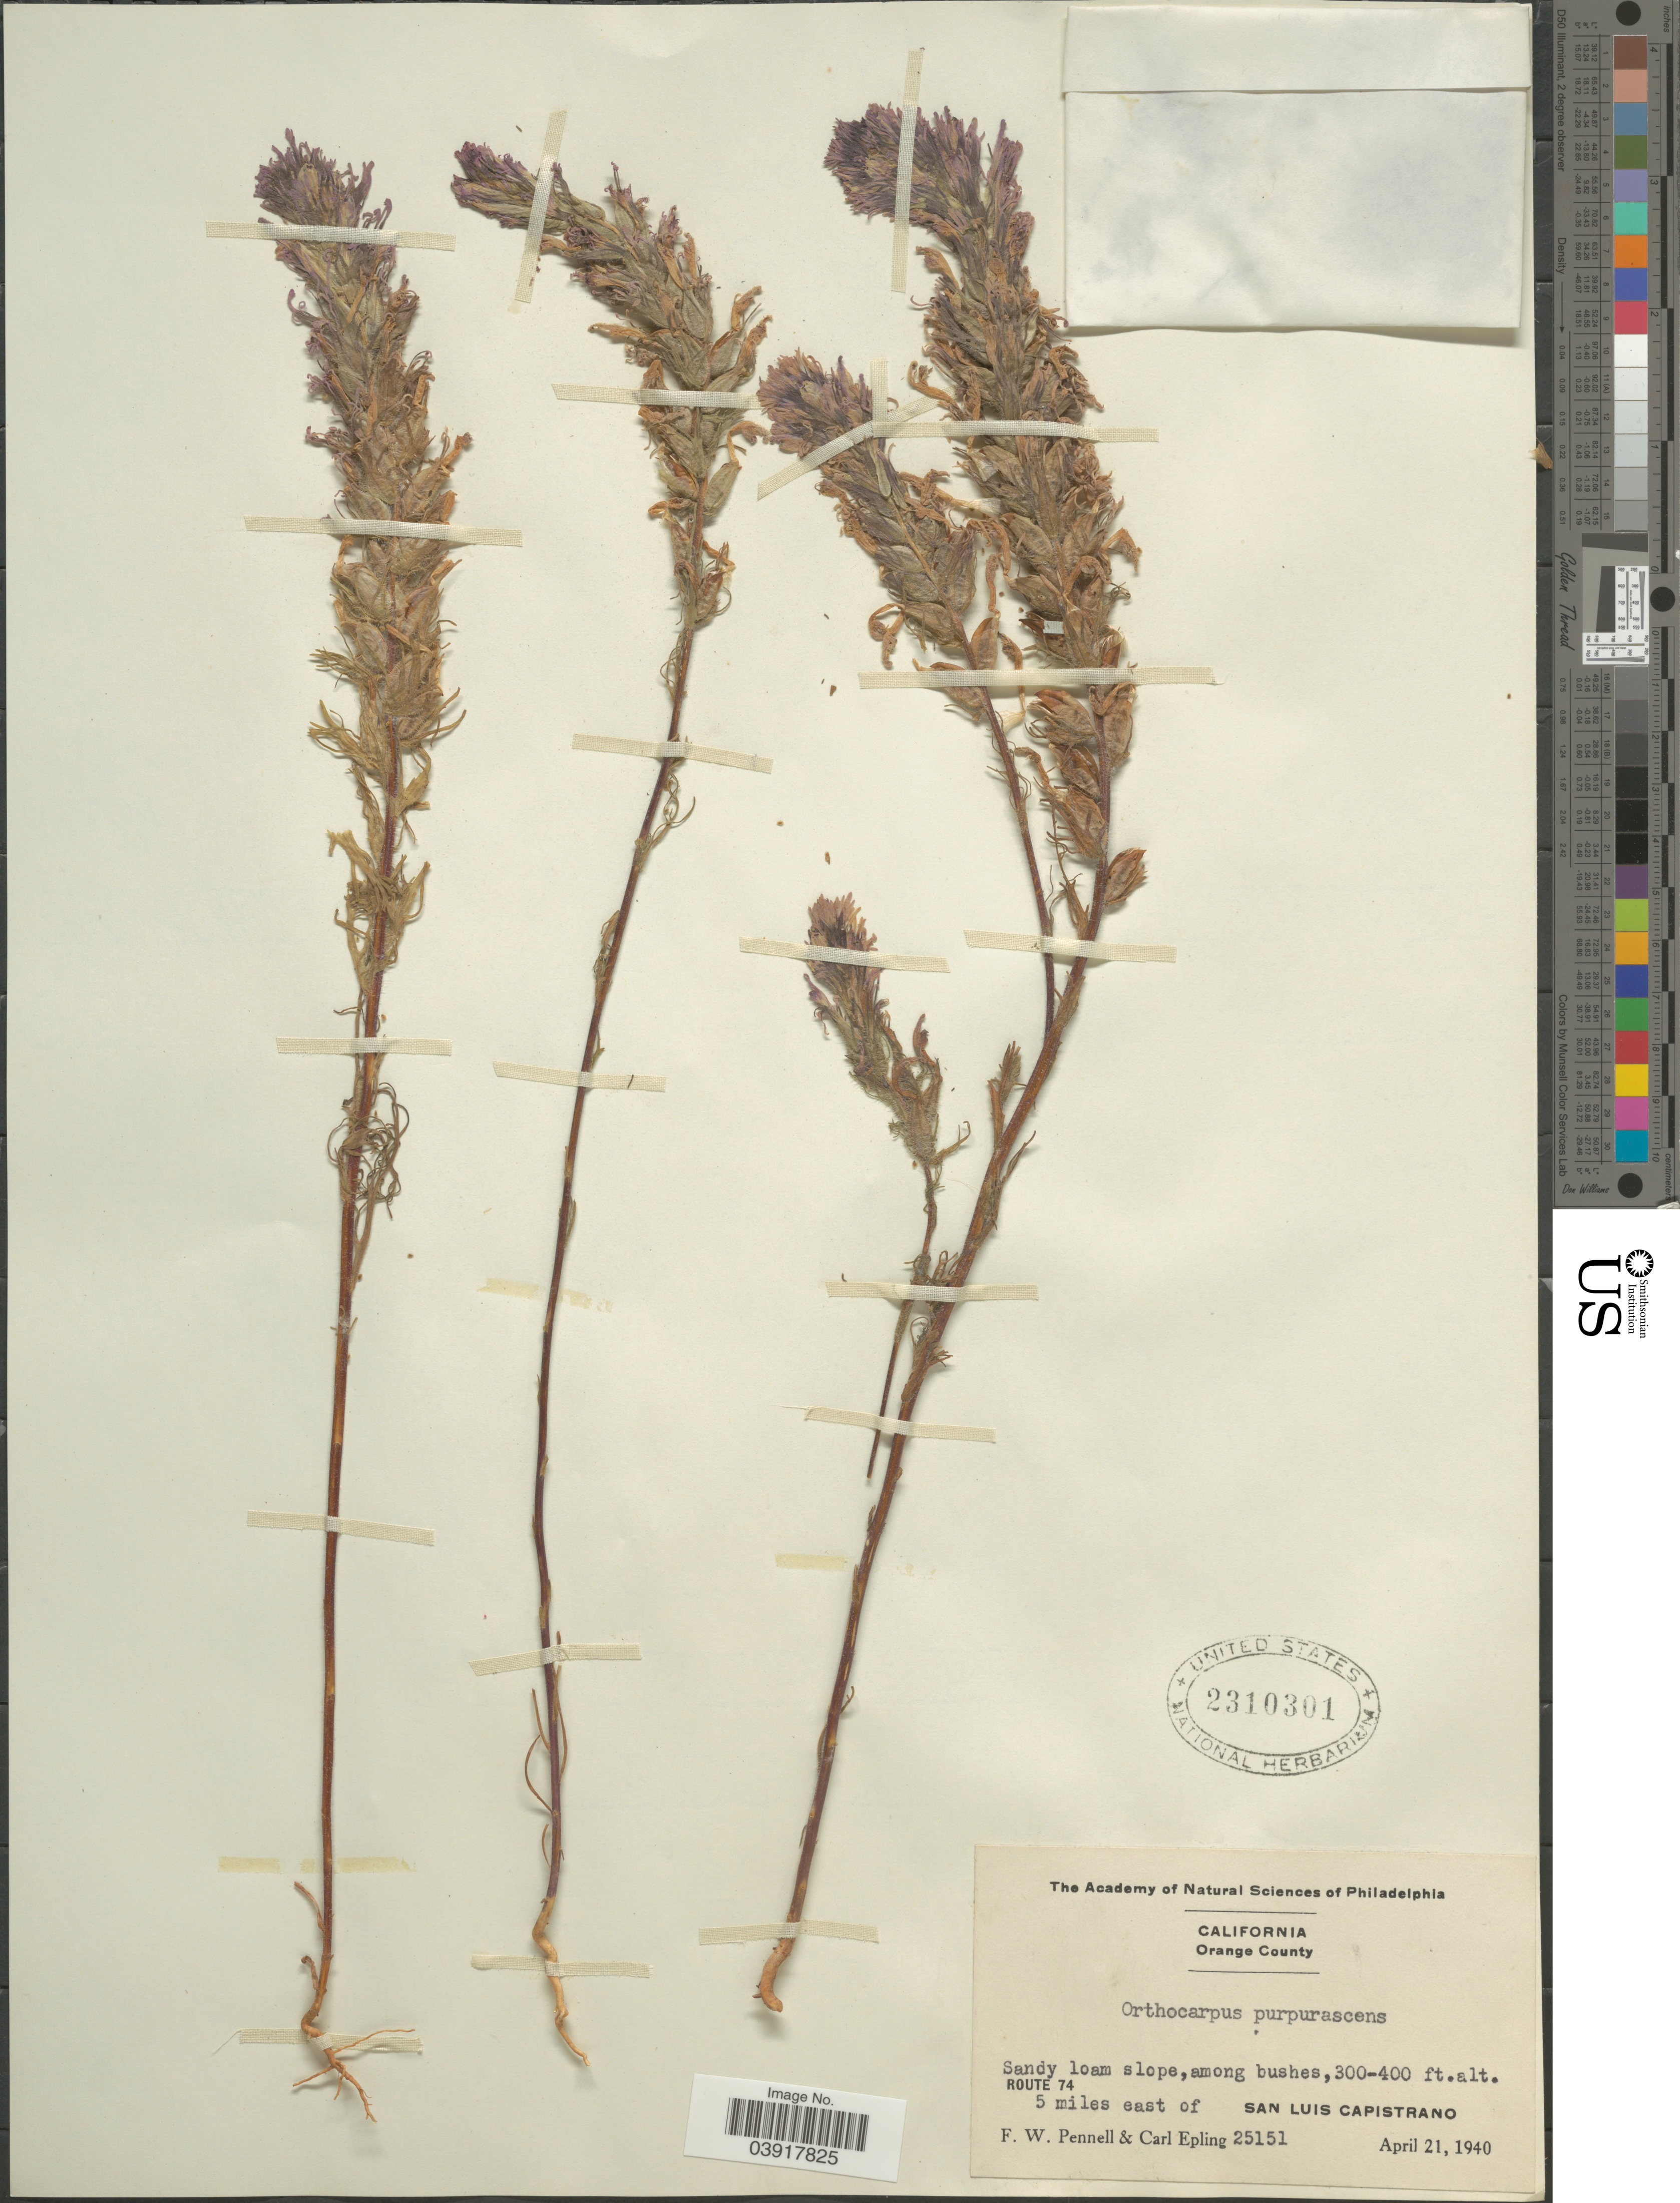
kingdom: Plantae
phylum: Tracheophyta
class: Magnoliopsida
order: Lamiales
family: Orobanchaceae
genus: Orthocarpus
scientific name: Orthocarpus purpurascens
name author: Benth.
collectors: F. W. Pennell & C. C. Epling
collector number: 25151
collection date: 1940-04-21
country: United States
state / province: California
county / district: Orange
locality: Orange County. Route 74. 5 miles east of San Luis Capistrano.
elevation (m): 91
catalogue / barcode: US 2310301